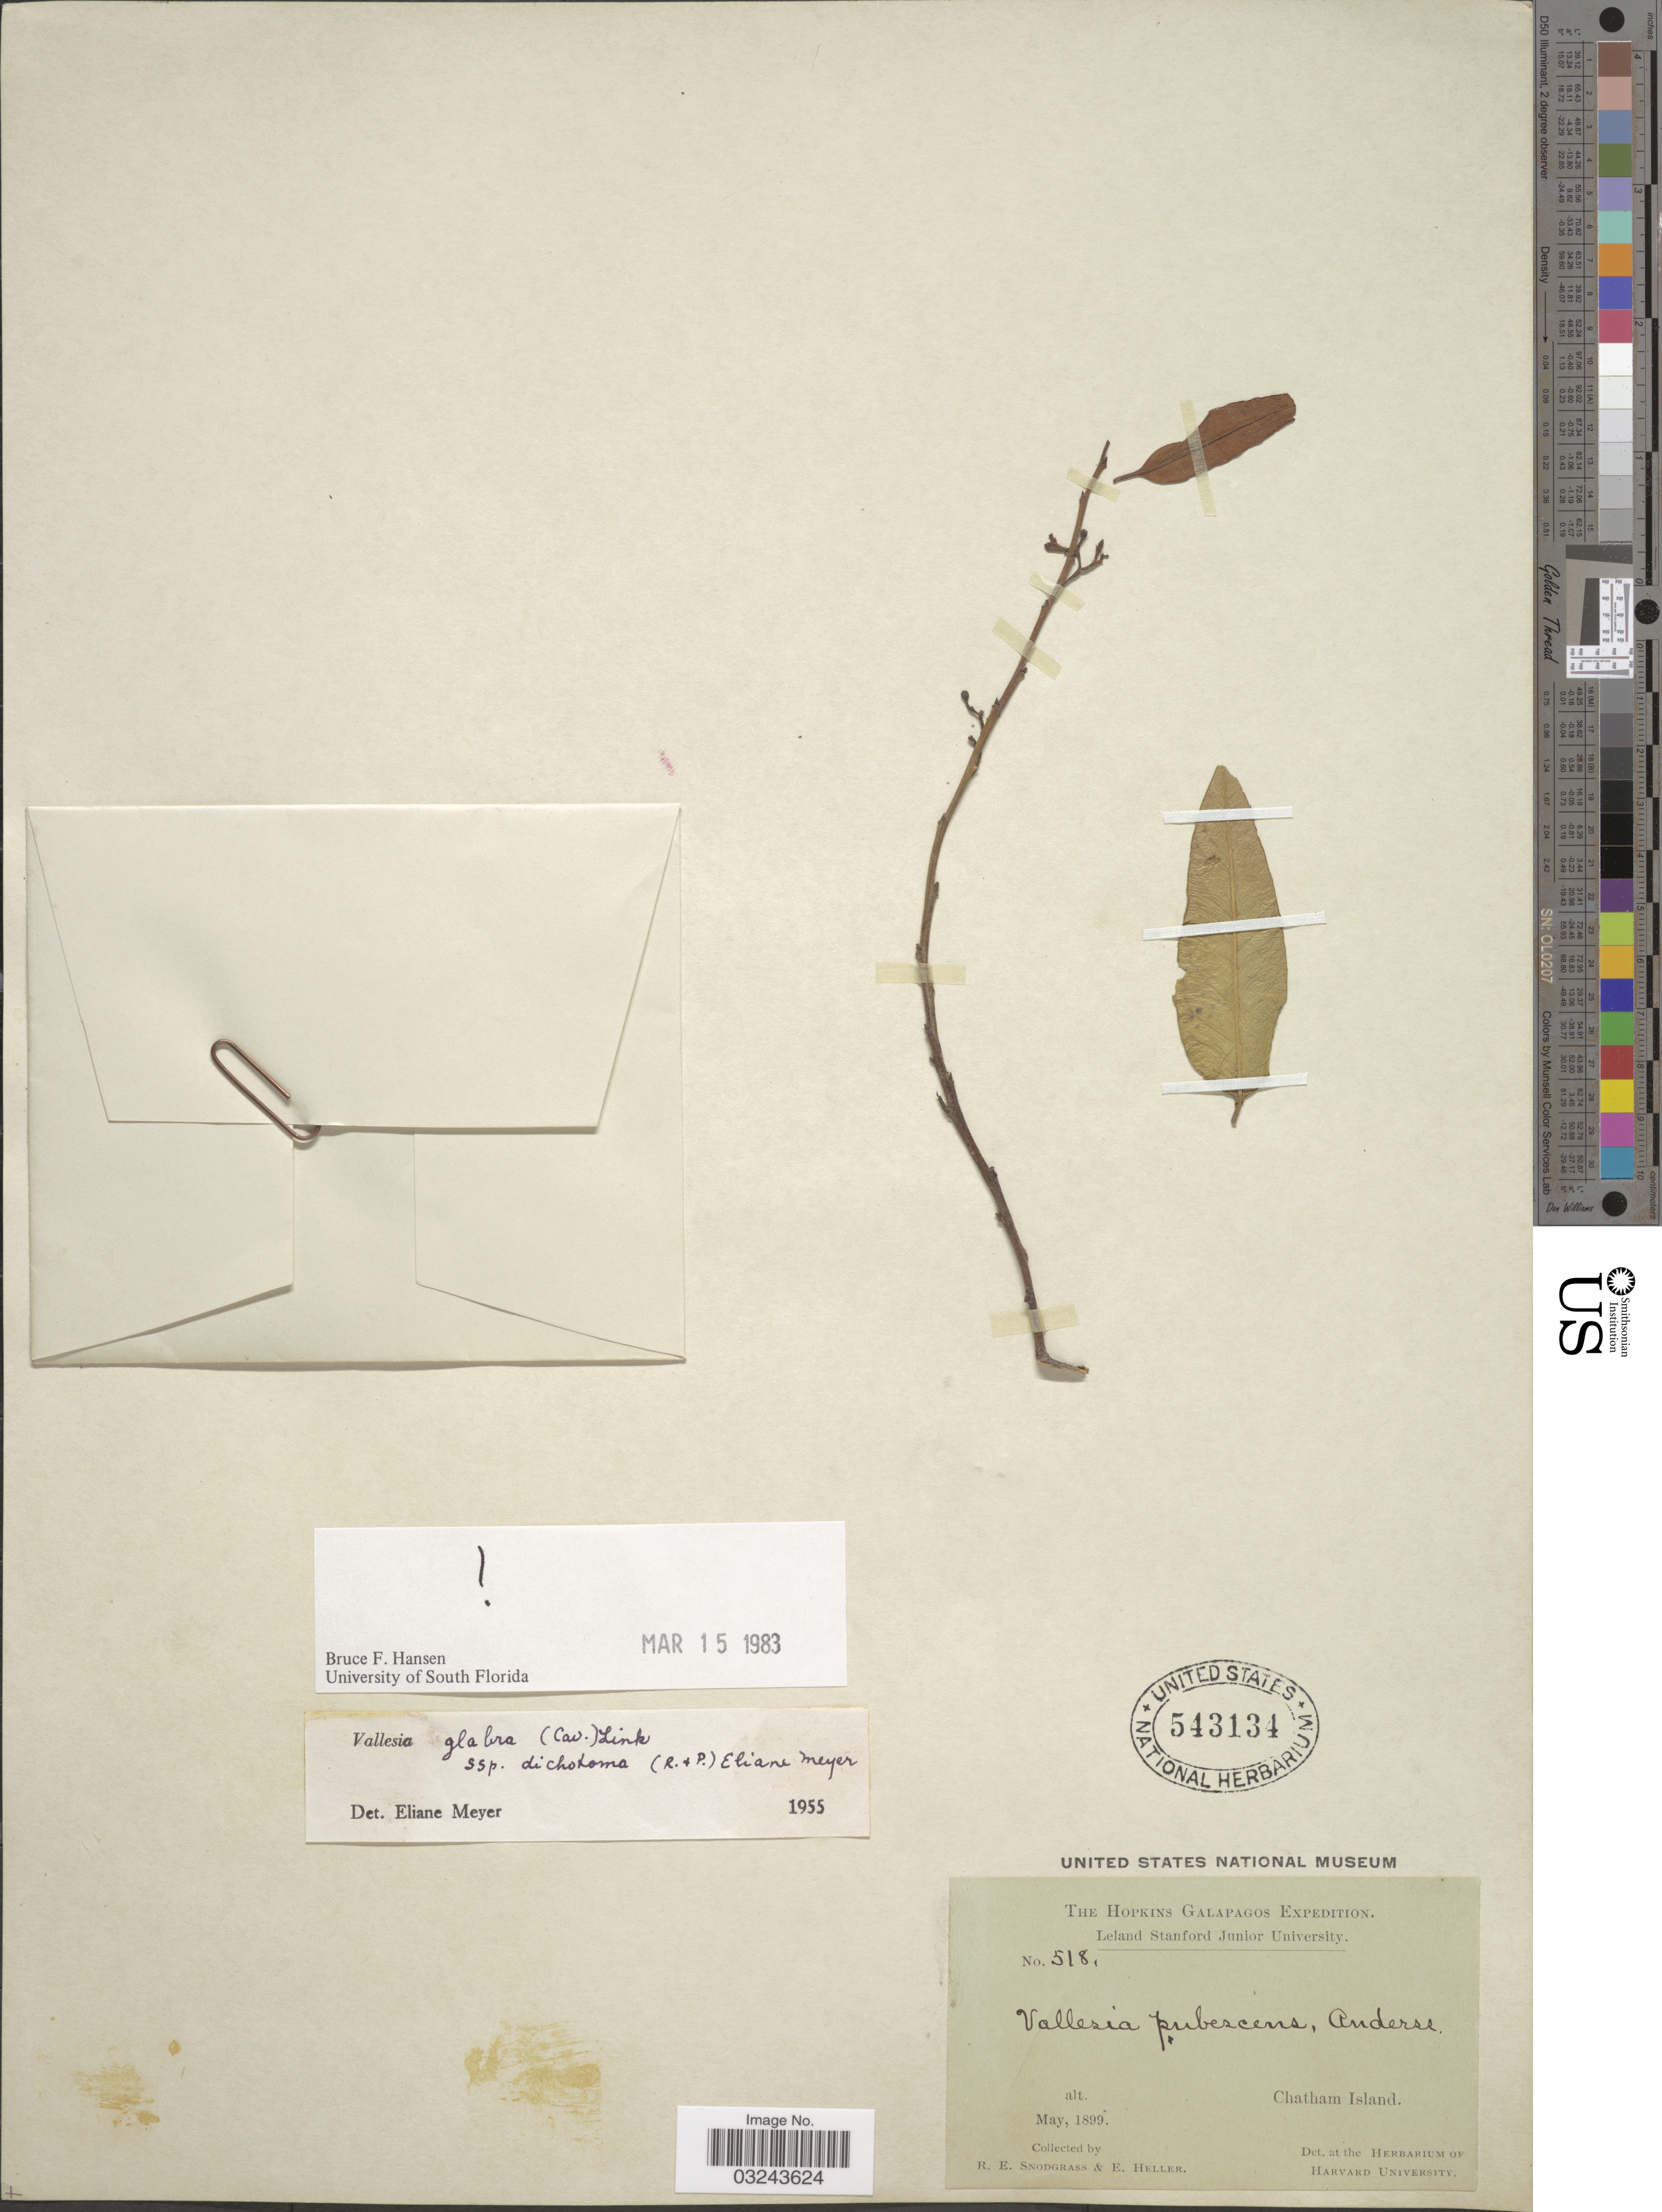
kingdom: Plantae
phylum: Tracheophyta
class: Magnoliopsida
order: Gentianales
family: Apocynaceae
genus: Vallesia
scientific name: Vallesia glabra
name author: (Cav.) Link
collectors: R. E. Snodgrass & E. Heller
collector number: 518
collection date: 1899-05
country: Ecuador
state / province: Colón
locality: Galapagos, Chatham Island.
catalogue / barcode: US 543134